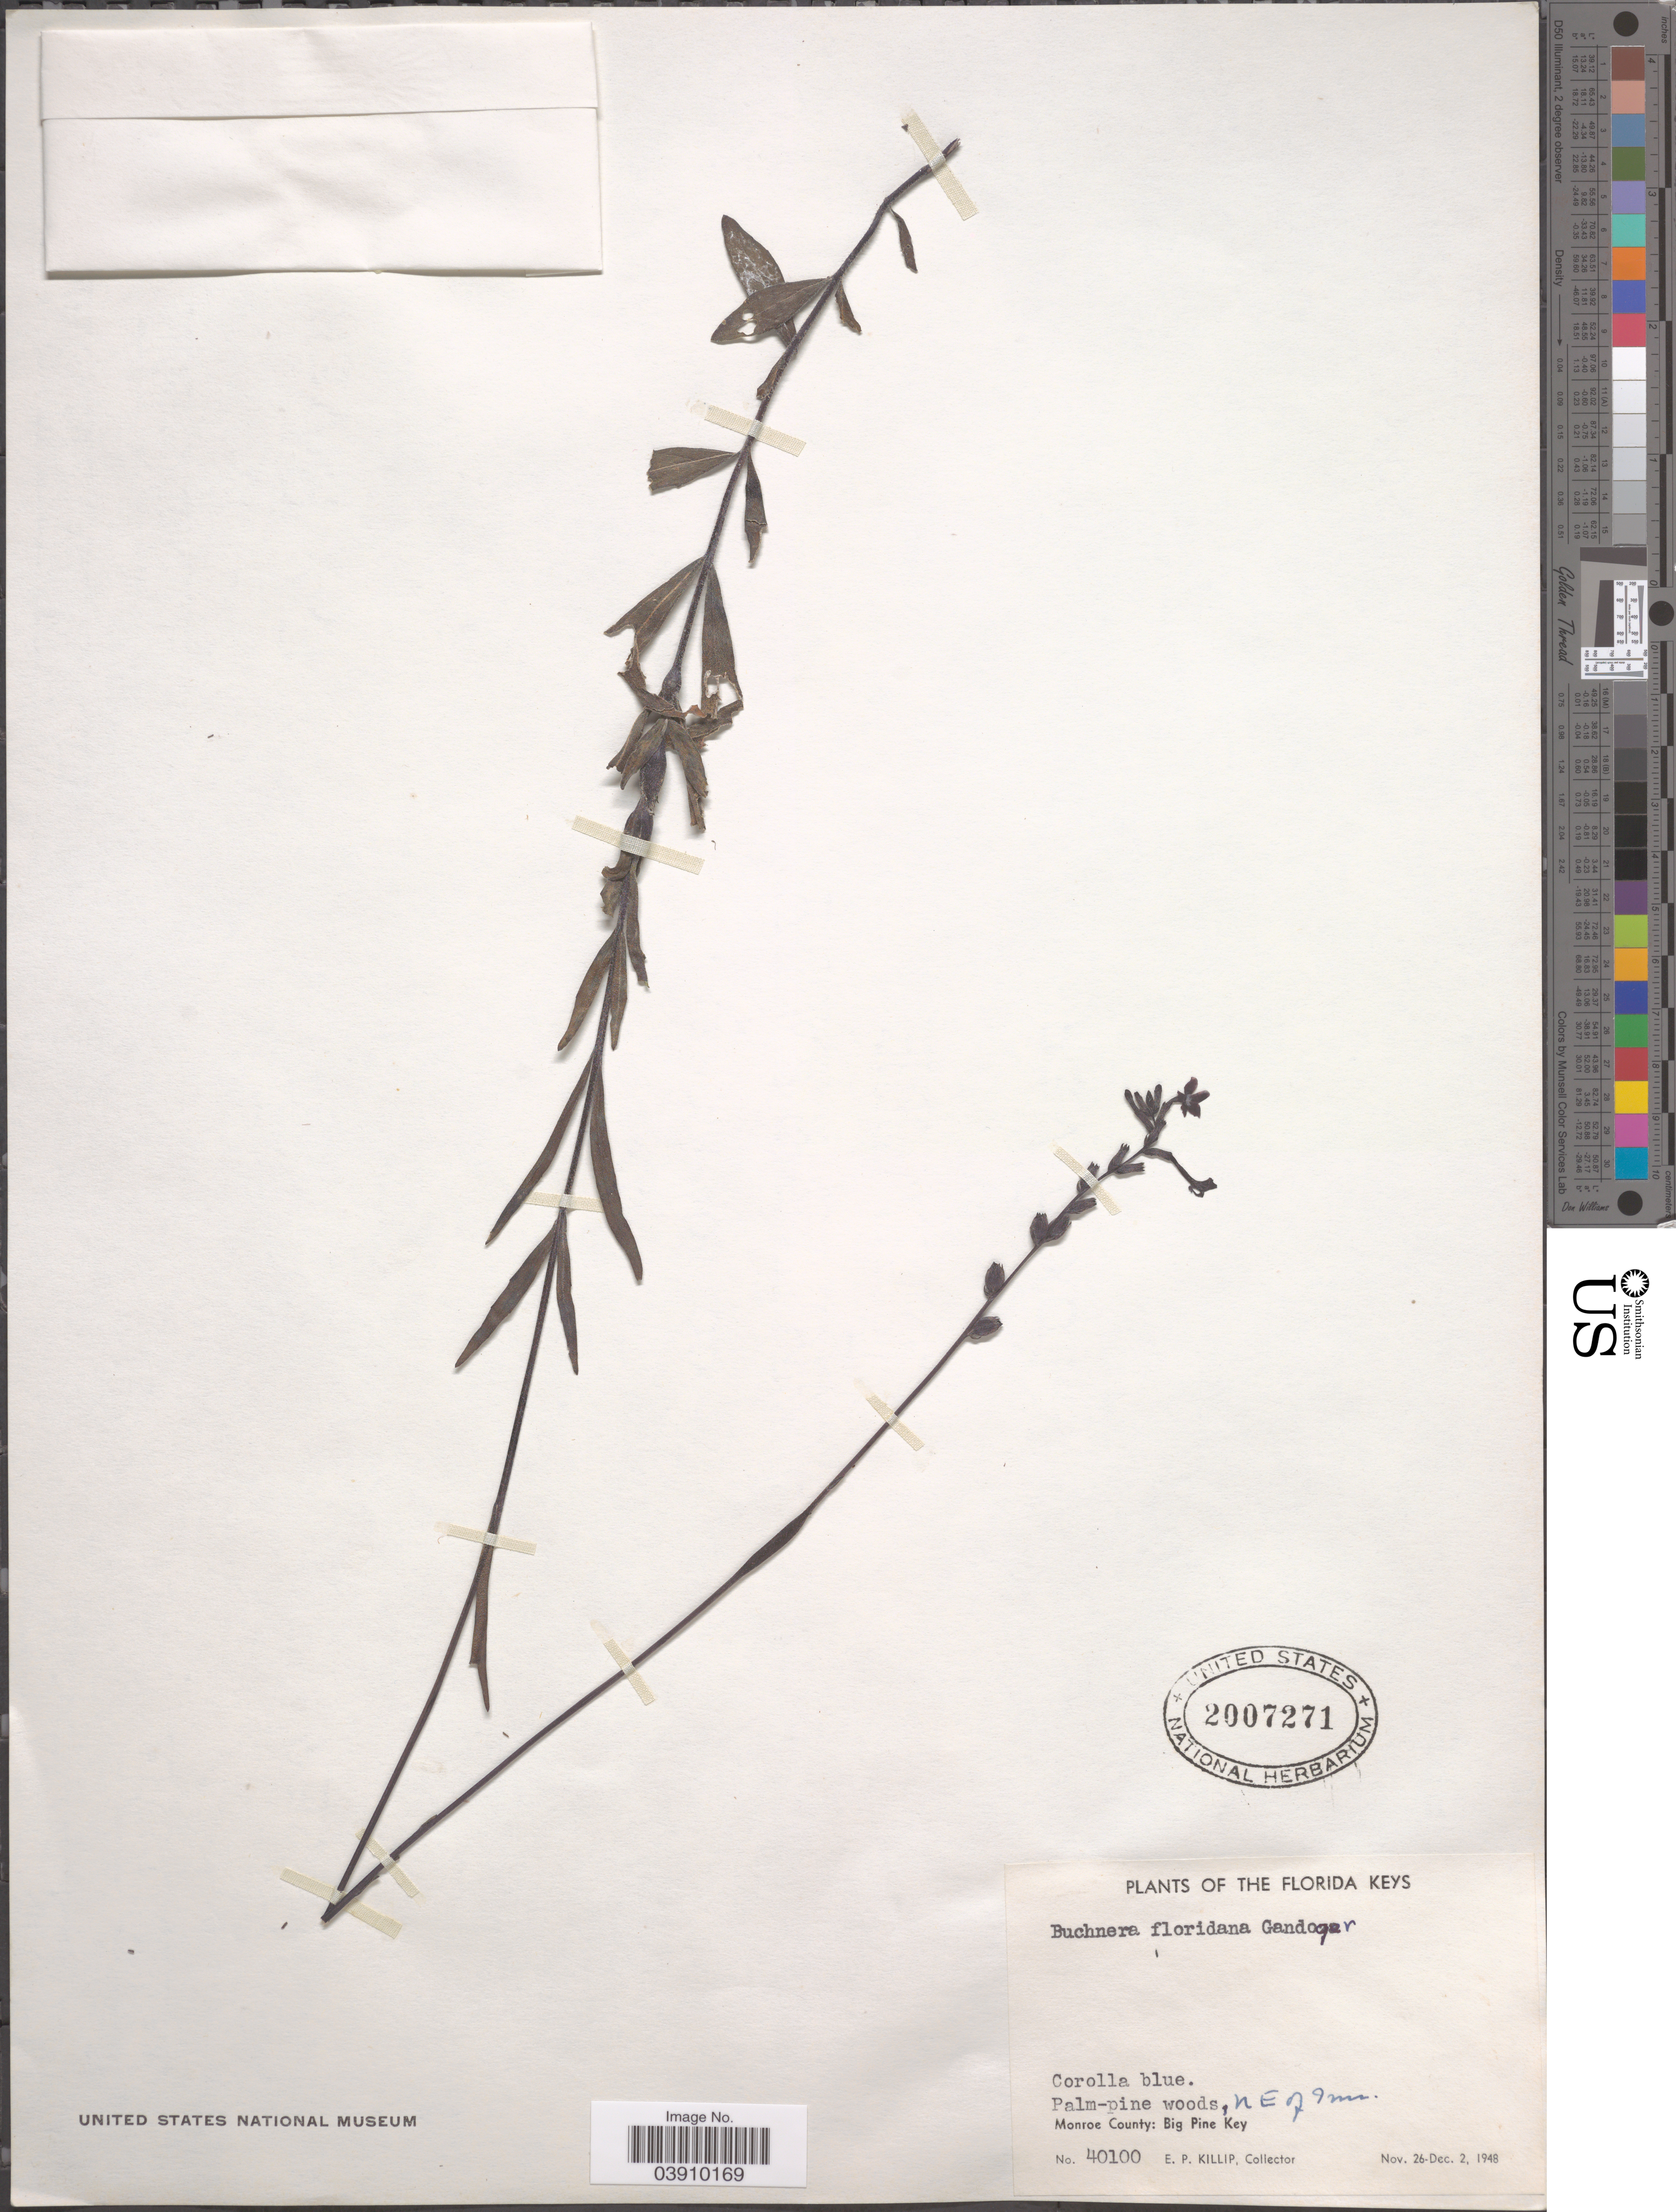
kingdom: Plantae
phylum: Tracheophyta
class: Magnoliopsida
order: Lamiales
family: Orobanchaceae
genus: Buchnera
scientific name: Buchnera floridana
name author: Gand.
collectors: E. P. Killip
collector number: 40100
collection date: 1948-11-26/1948-12-02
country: United States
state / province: Florida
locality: Florida Keys. N.E. of Inn. Monroe County: Big Pine Key.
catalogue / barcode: US 2007271